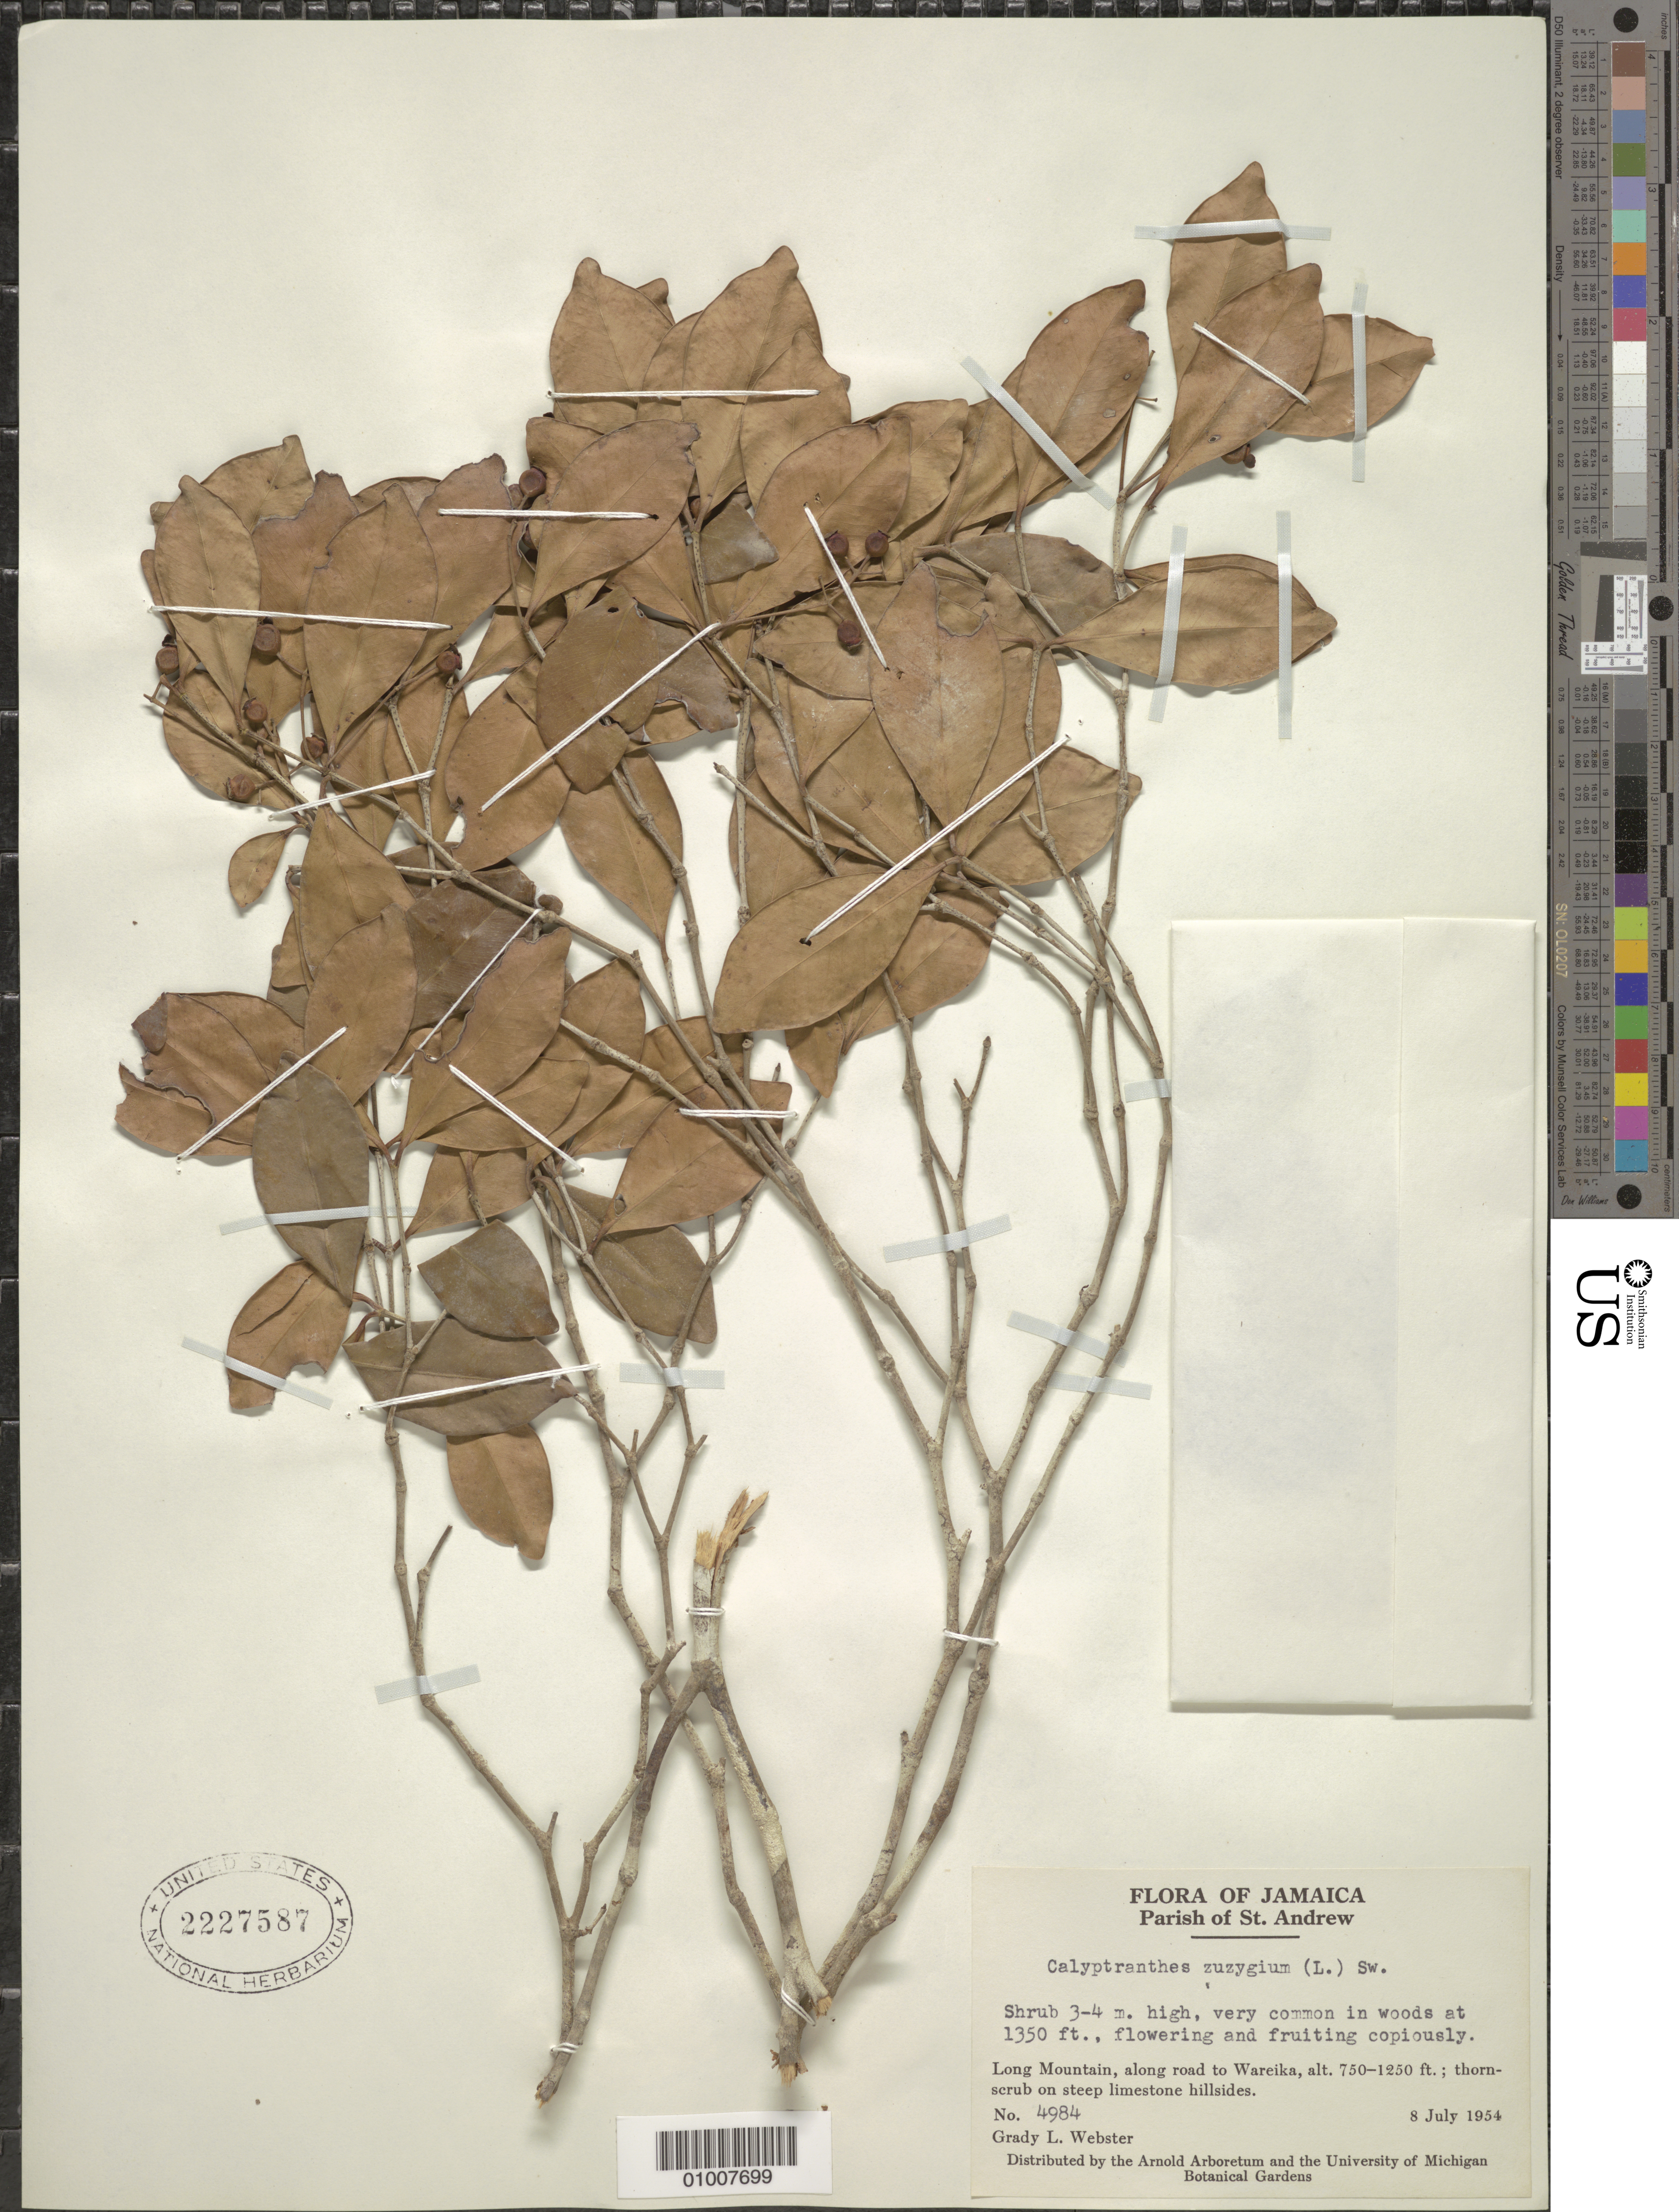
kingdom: Plantae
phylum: Tracheophyta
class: Magnoliopsida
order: Myrtales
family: Myrtaceae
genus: Myrcia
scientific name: Myrcia zuzygium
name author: (L.) A.R. Lourenço & E. Lucas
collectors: G. L. Webster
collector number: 4984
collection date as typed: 08 Jul 1954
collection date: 1954-07-08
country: Jamaica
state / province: Saint Andrew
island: Jamaica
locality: Long Mountain, along road to Wareika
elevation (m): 229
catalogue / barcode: US 2227587